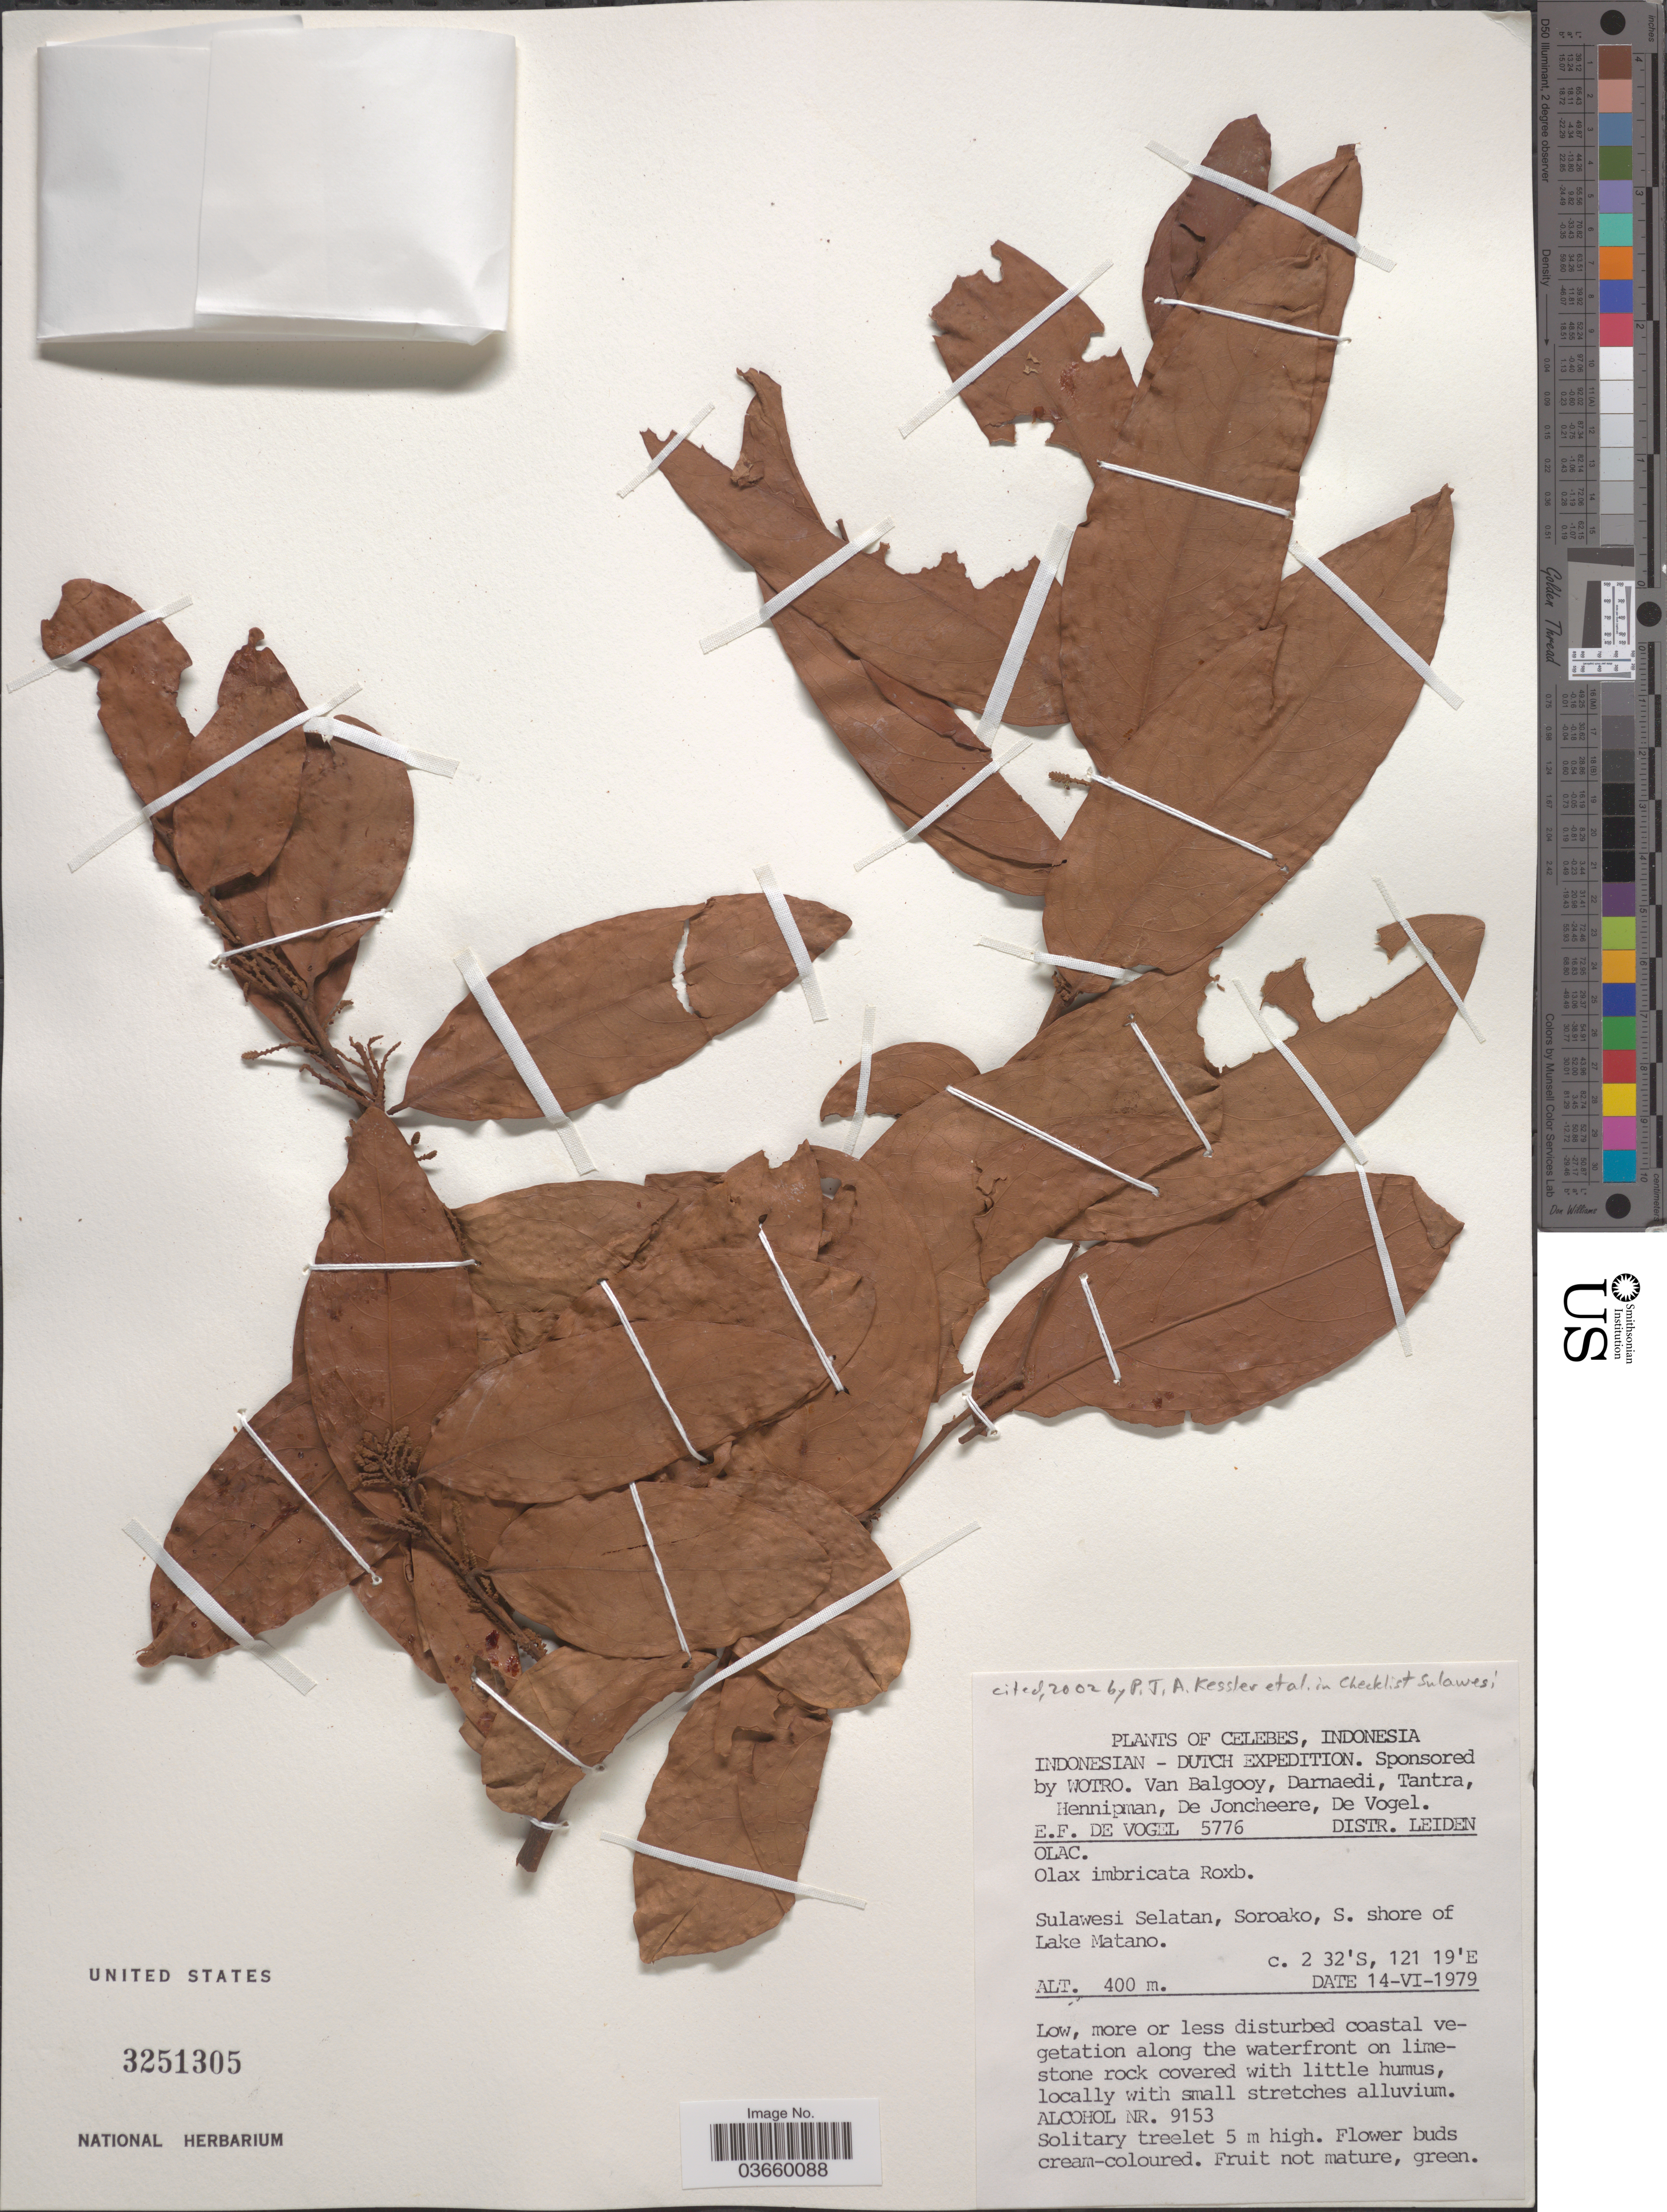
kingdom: Plantae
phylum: Tracheophyta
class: Magnoliopsida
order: Santalales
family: Olacaceae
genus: Olax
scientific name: Olax imbricata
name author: Roxb.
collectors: E. F. de Vogel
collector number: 5776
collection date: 1979-06-14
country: Indonesia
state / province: Sulawesi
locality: Celebes. Sulawesi Selatan, Soroako, S. shore of Lake Matano.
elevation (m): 400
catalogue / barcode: US 3251305